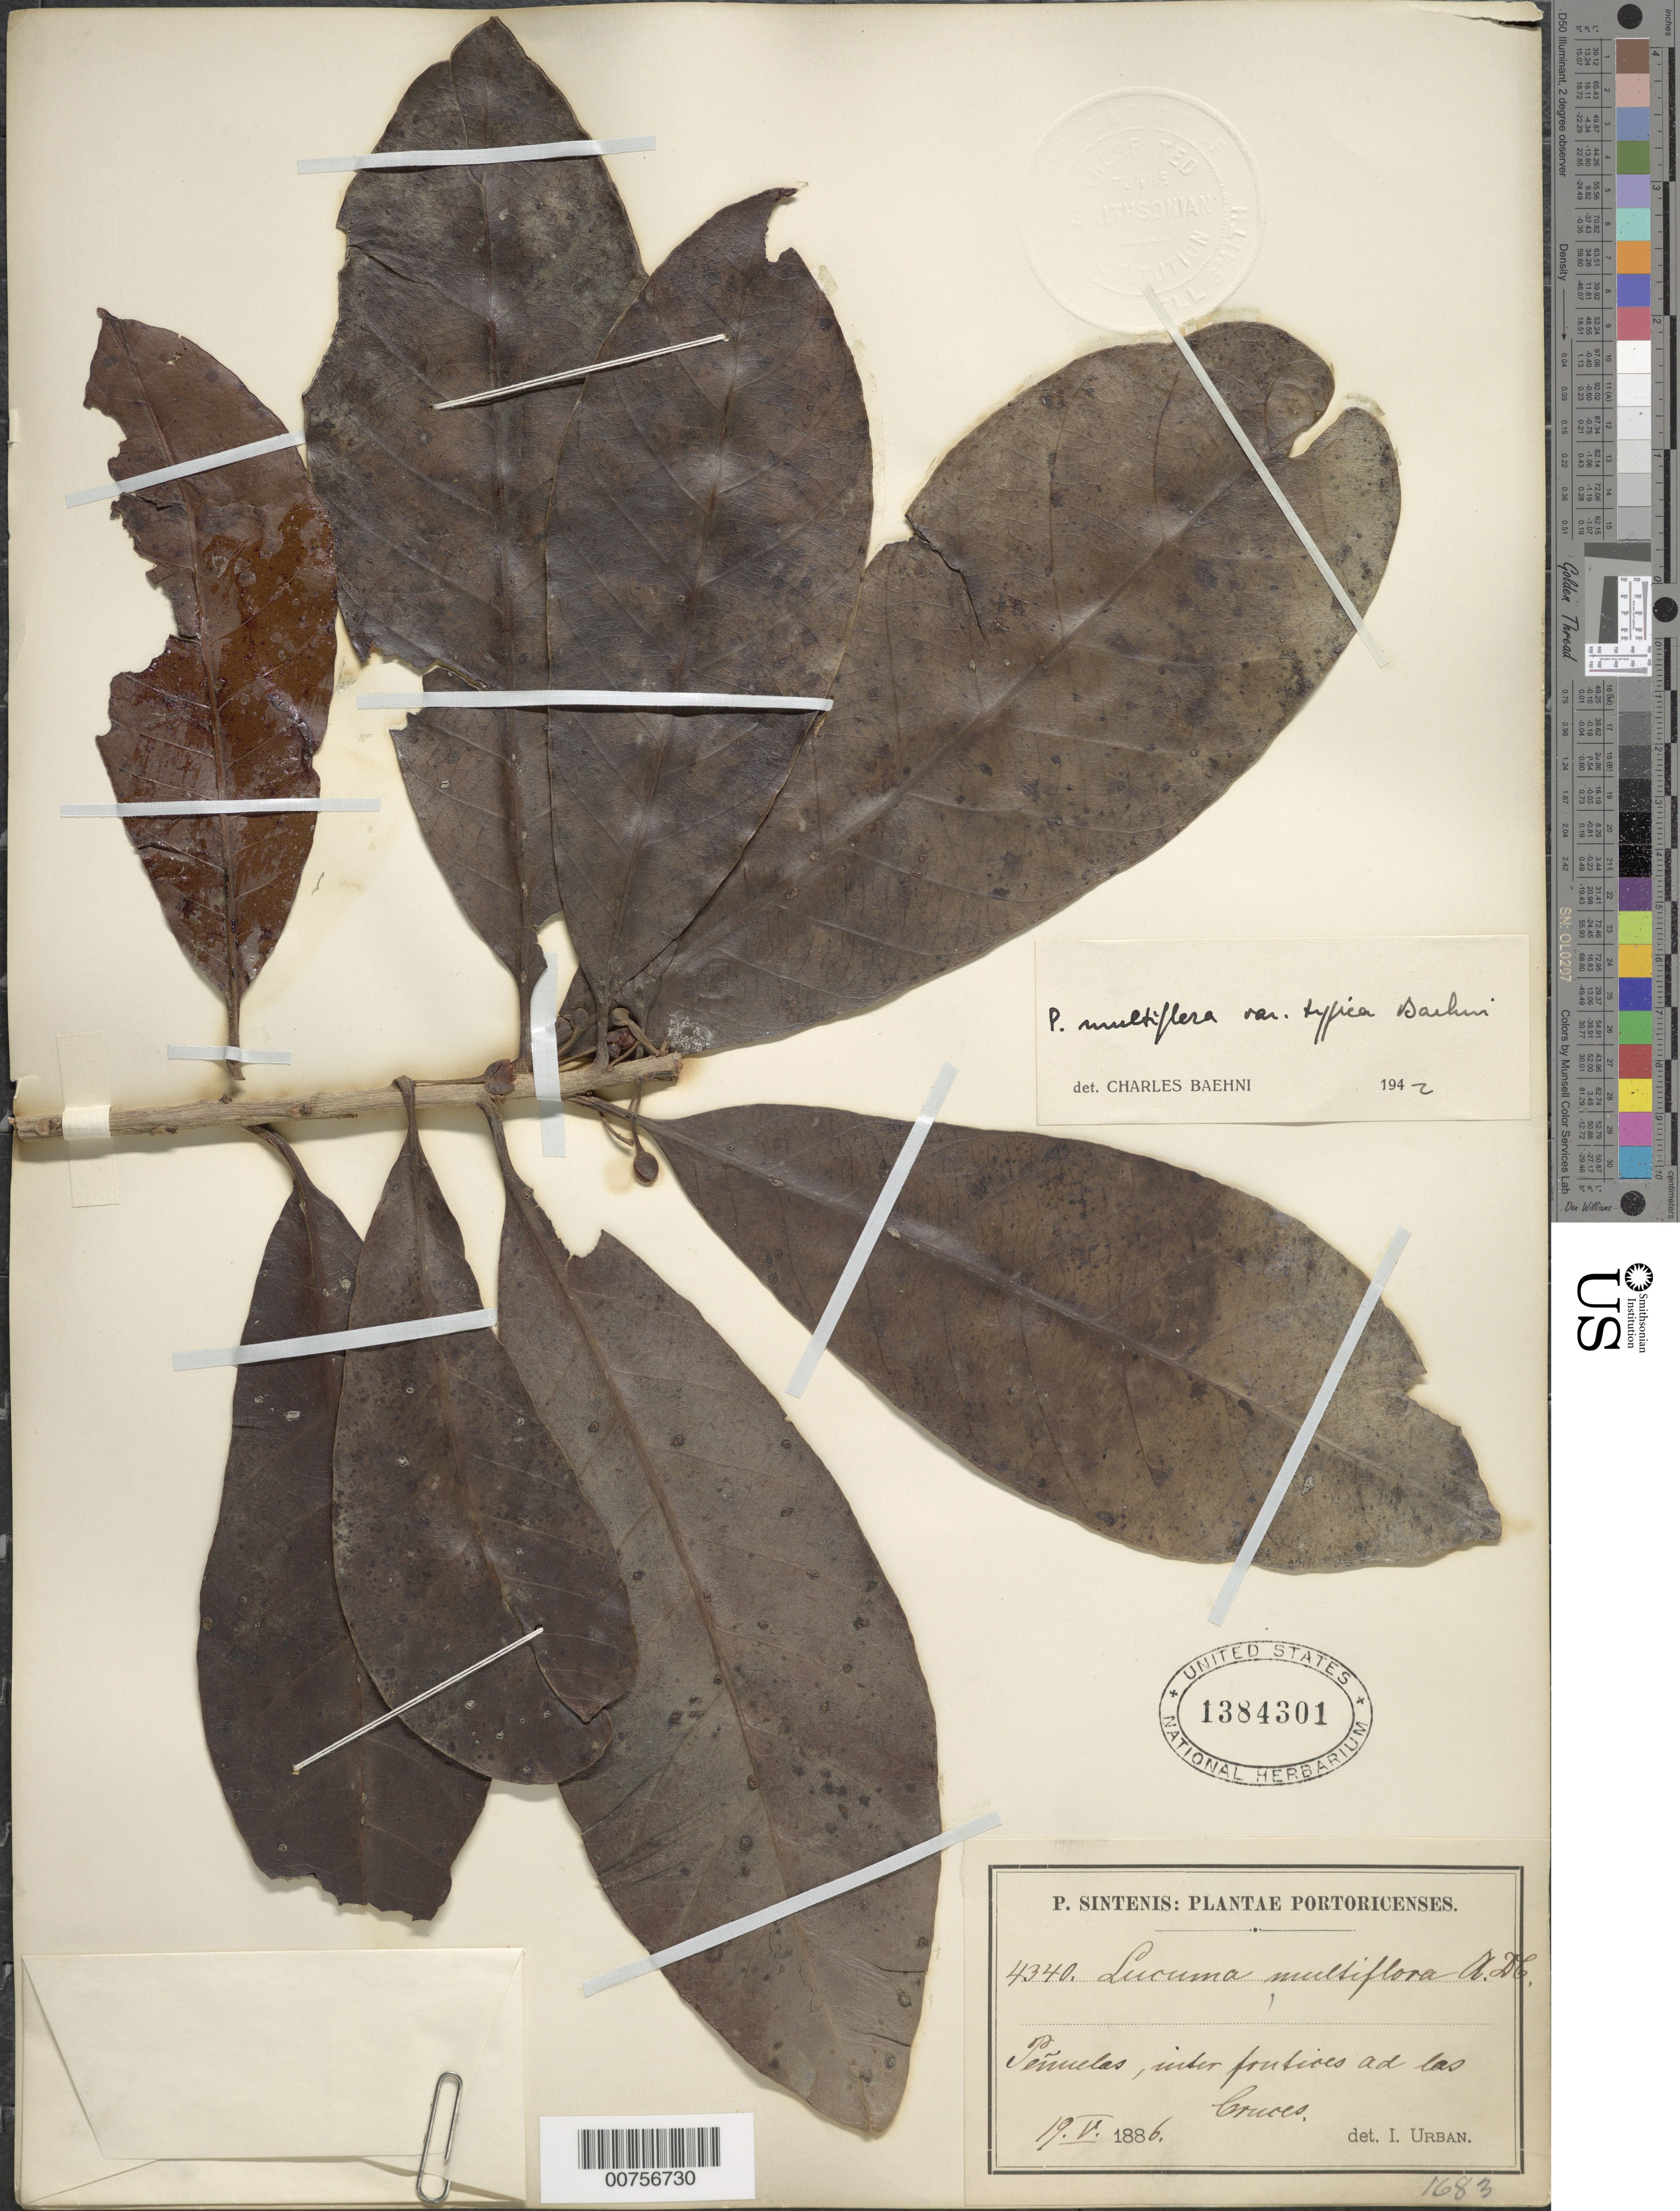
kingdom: Plantae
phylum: Tracheophyta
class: Magnoliopsida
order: Ericales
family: Sapotaceae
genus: Pouteria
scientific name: Pouteria multiflora subsp. typica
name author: Baehni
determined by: Baehni, C.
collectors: P. Sintenis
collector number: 4340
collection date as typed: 19 May 1886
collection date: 1886-05-19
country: Puerto Rico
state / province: Peñuelas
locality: Peñuelas, inter frutices ad las Cruces.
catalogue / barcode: US 1384301